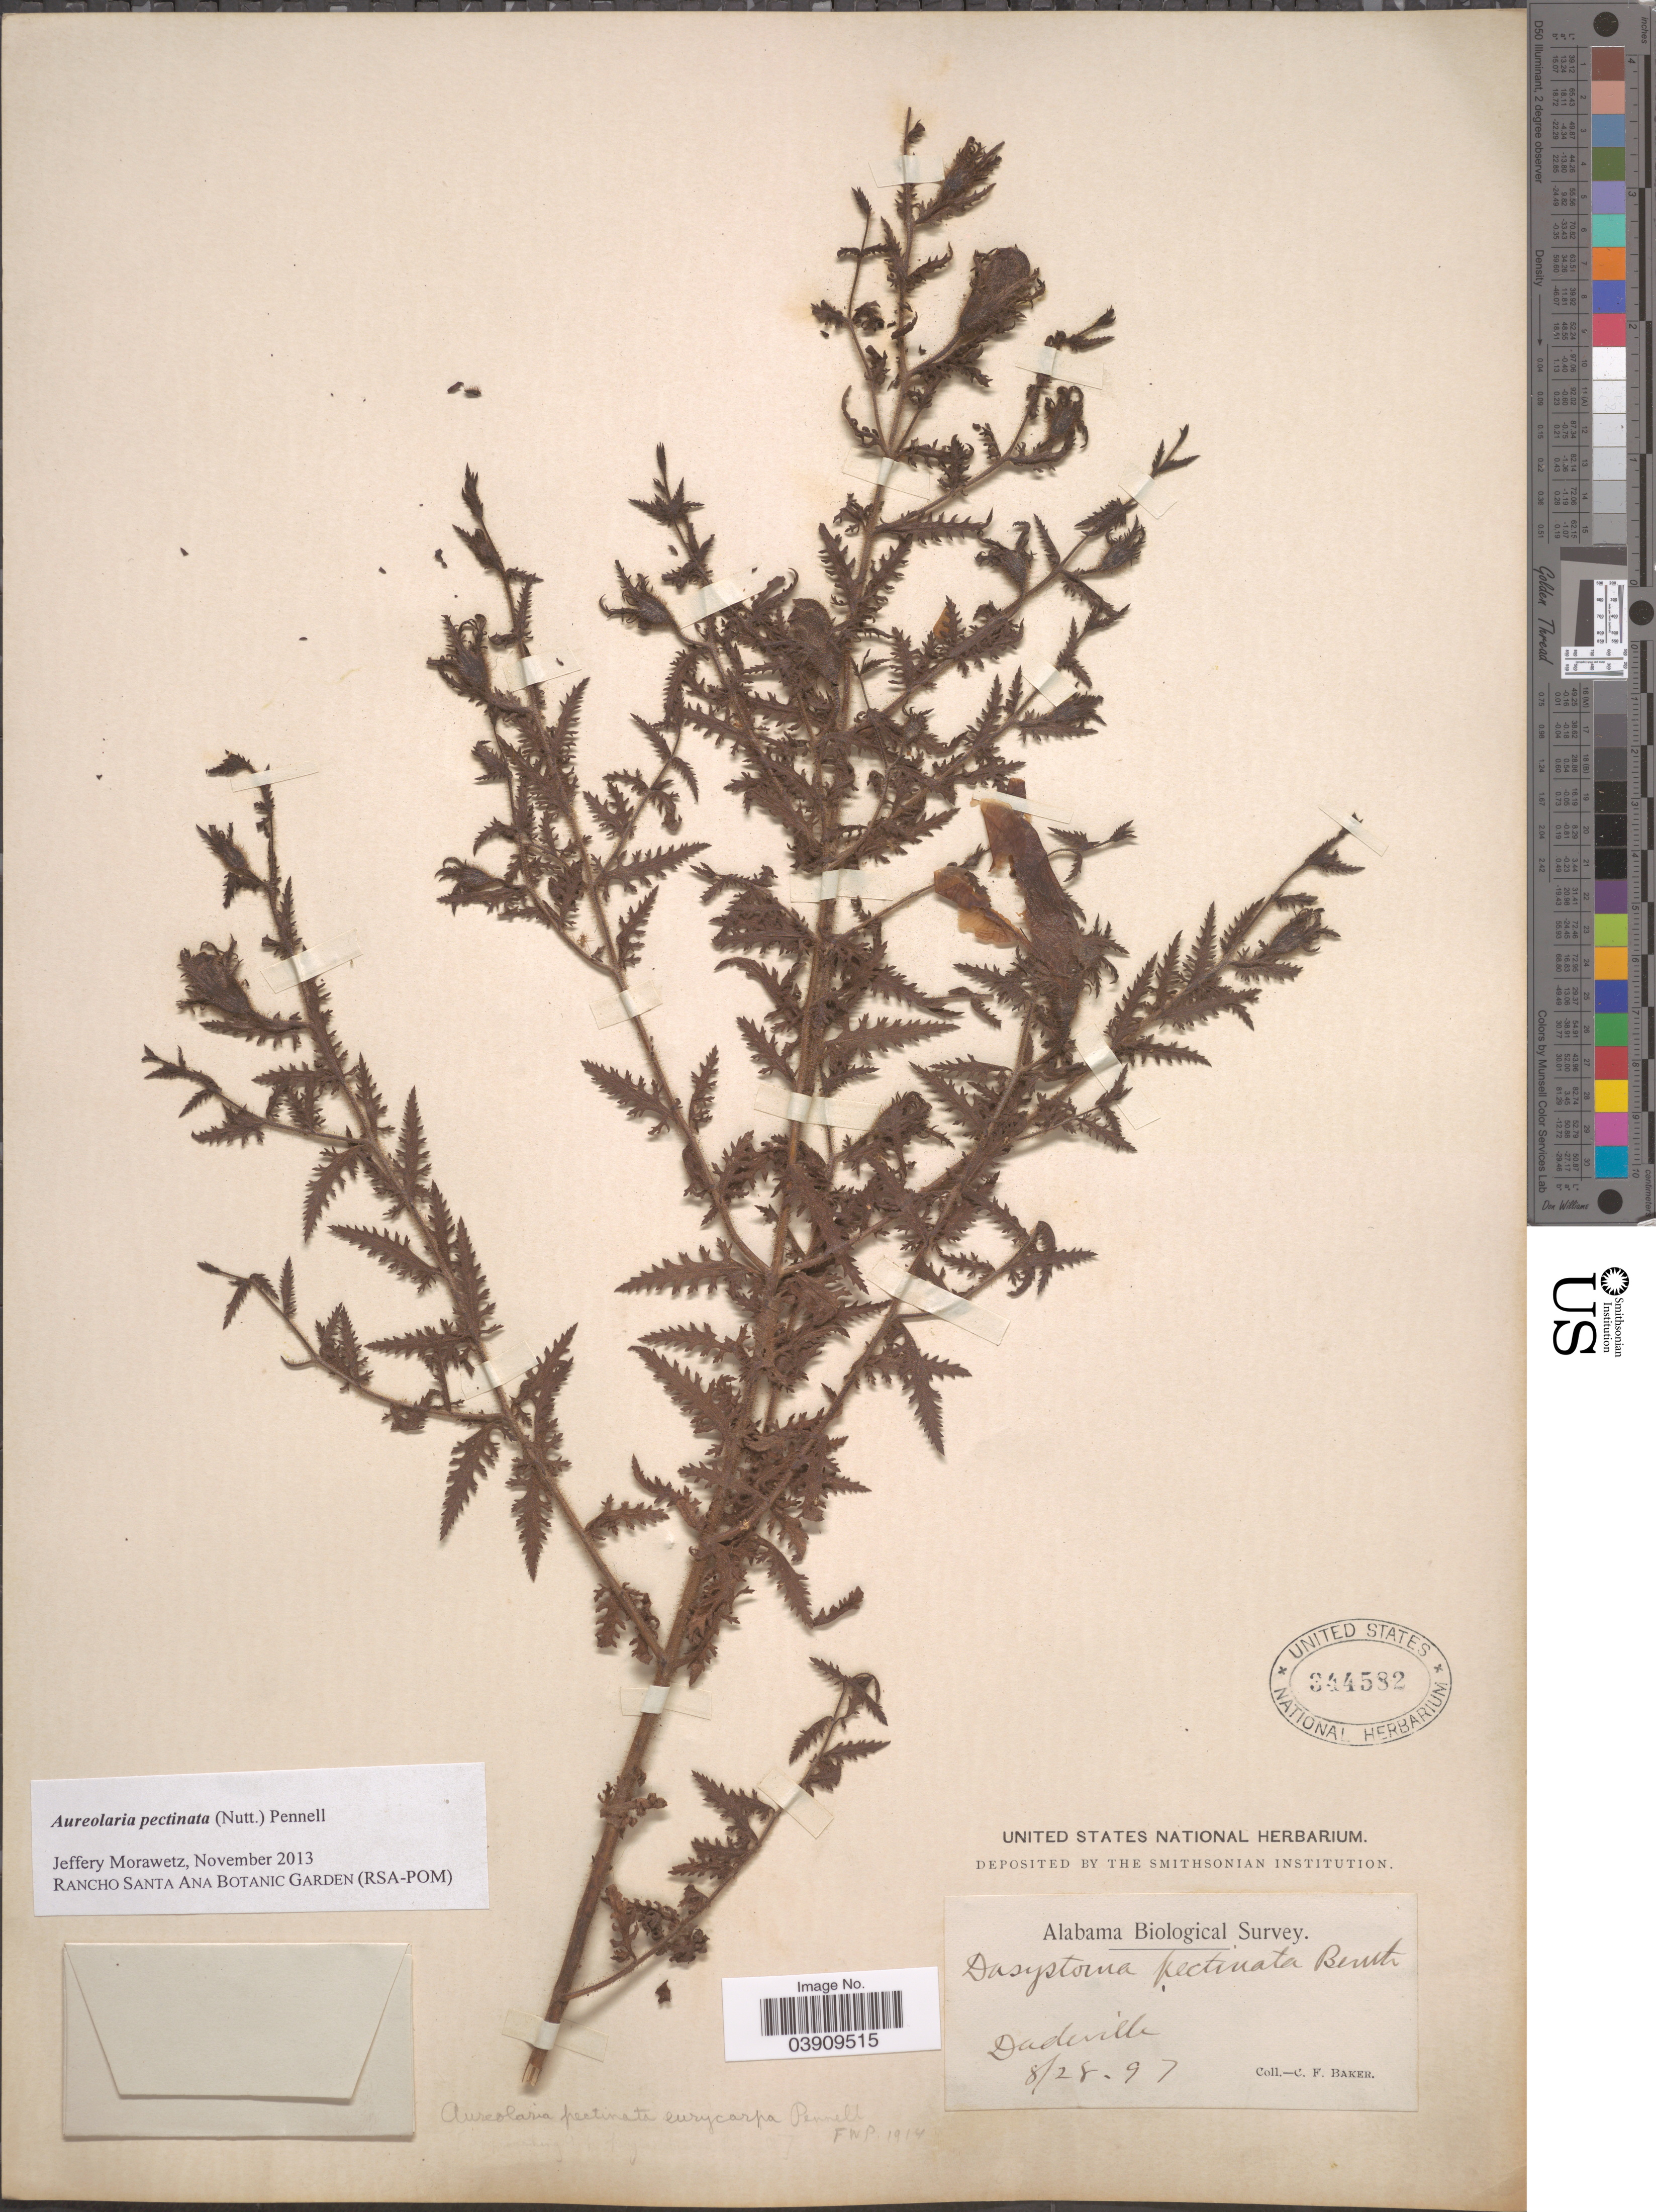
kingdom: Plantae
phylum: Tracheophyta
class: Magnoliopsida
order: Lamiales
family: Orobanchaceae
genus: Aureolaria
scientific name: Aureolaria pectinata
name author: (Nutt.) Pennell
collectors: C. F. Baker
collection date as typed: Transcribed d/m/y: 28/8/97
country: United States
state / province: Alabama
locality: Dadeville.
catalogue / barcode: US 344582